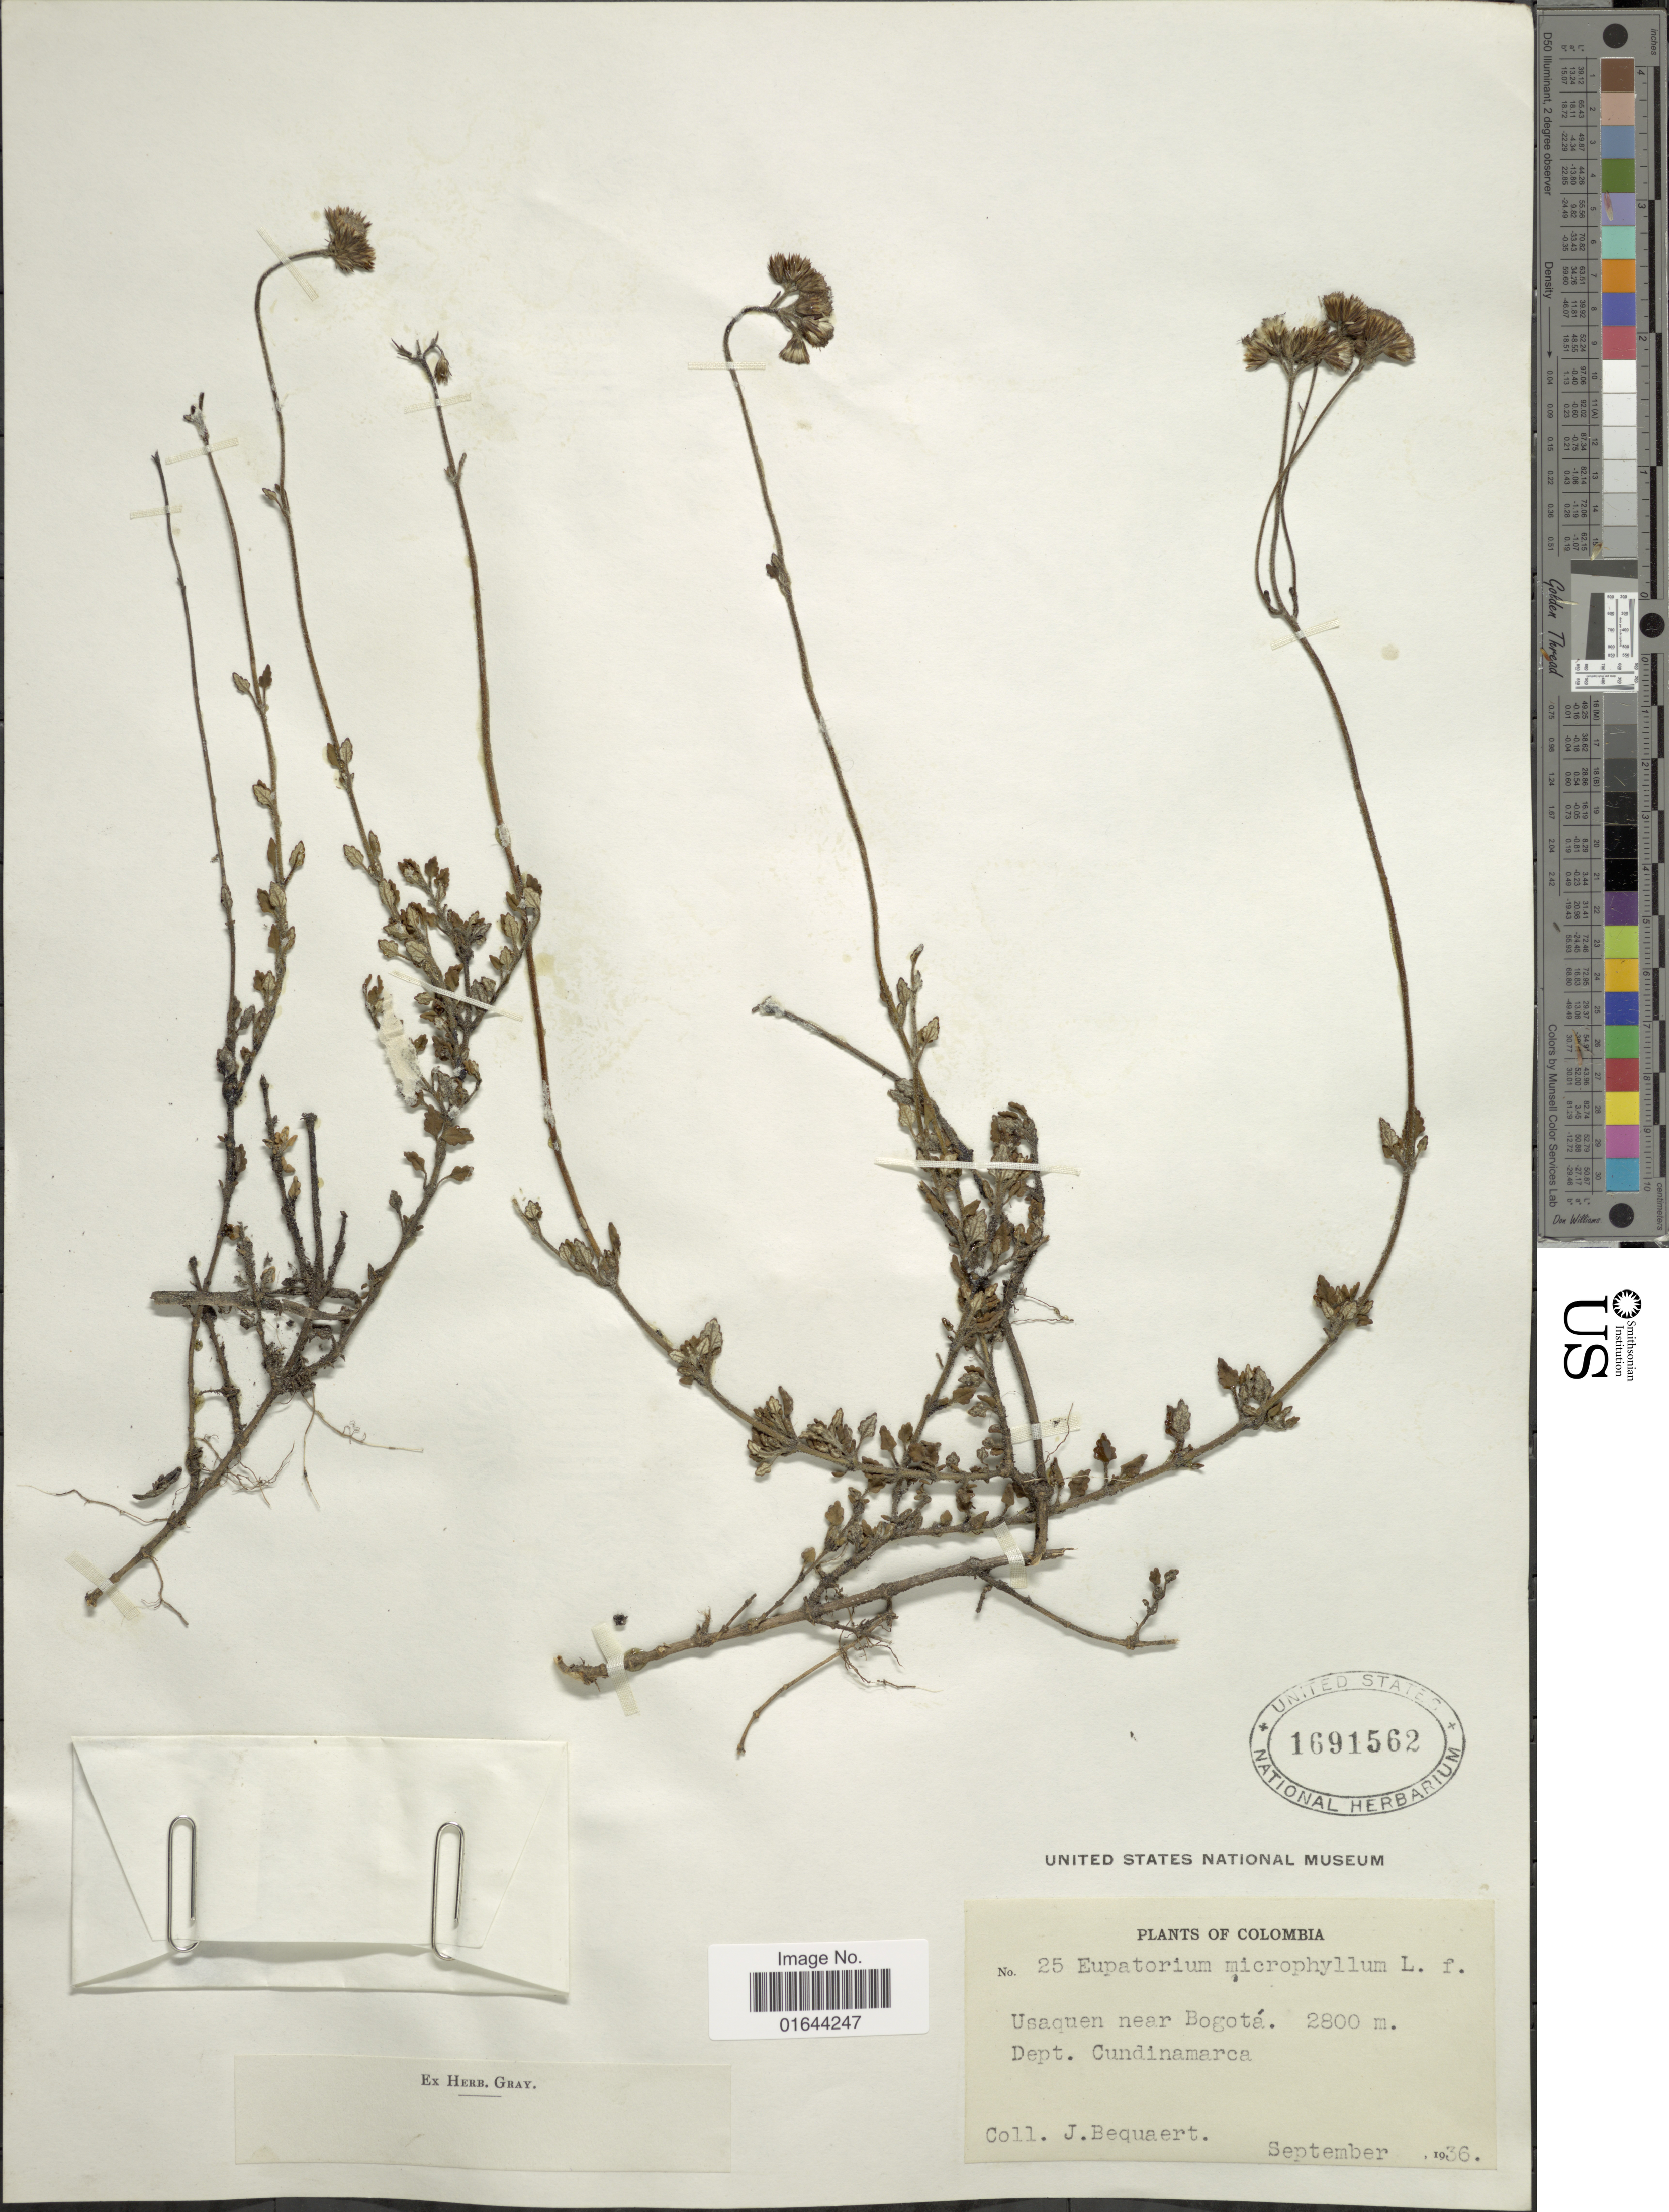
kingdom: Plantae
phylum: Tracheophyta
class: Magnoliopsida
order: Asterales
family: Asteraceae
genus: Lourteigia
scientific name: Lourteigia microphylla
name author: (L. f.) R.M. King & H. Rob.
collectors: J. Bequaert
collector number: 25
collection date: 1936-09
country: Colombia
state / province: Cundinamarca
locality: Usaquen near Bogota. Dept. Cundinamarca.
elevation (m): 2800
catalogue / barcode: US 1691562